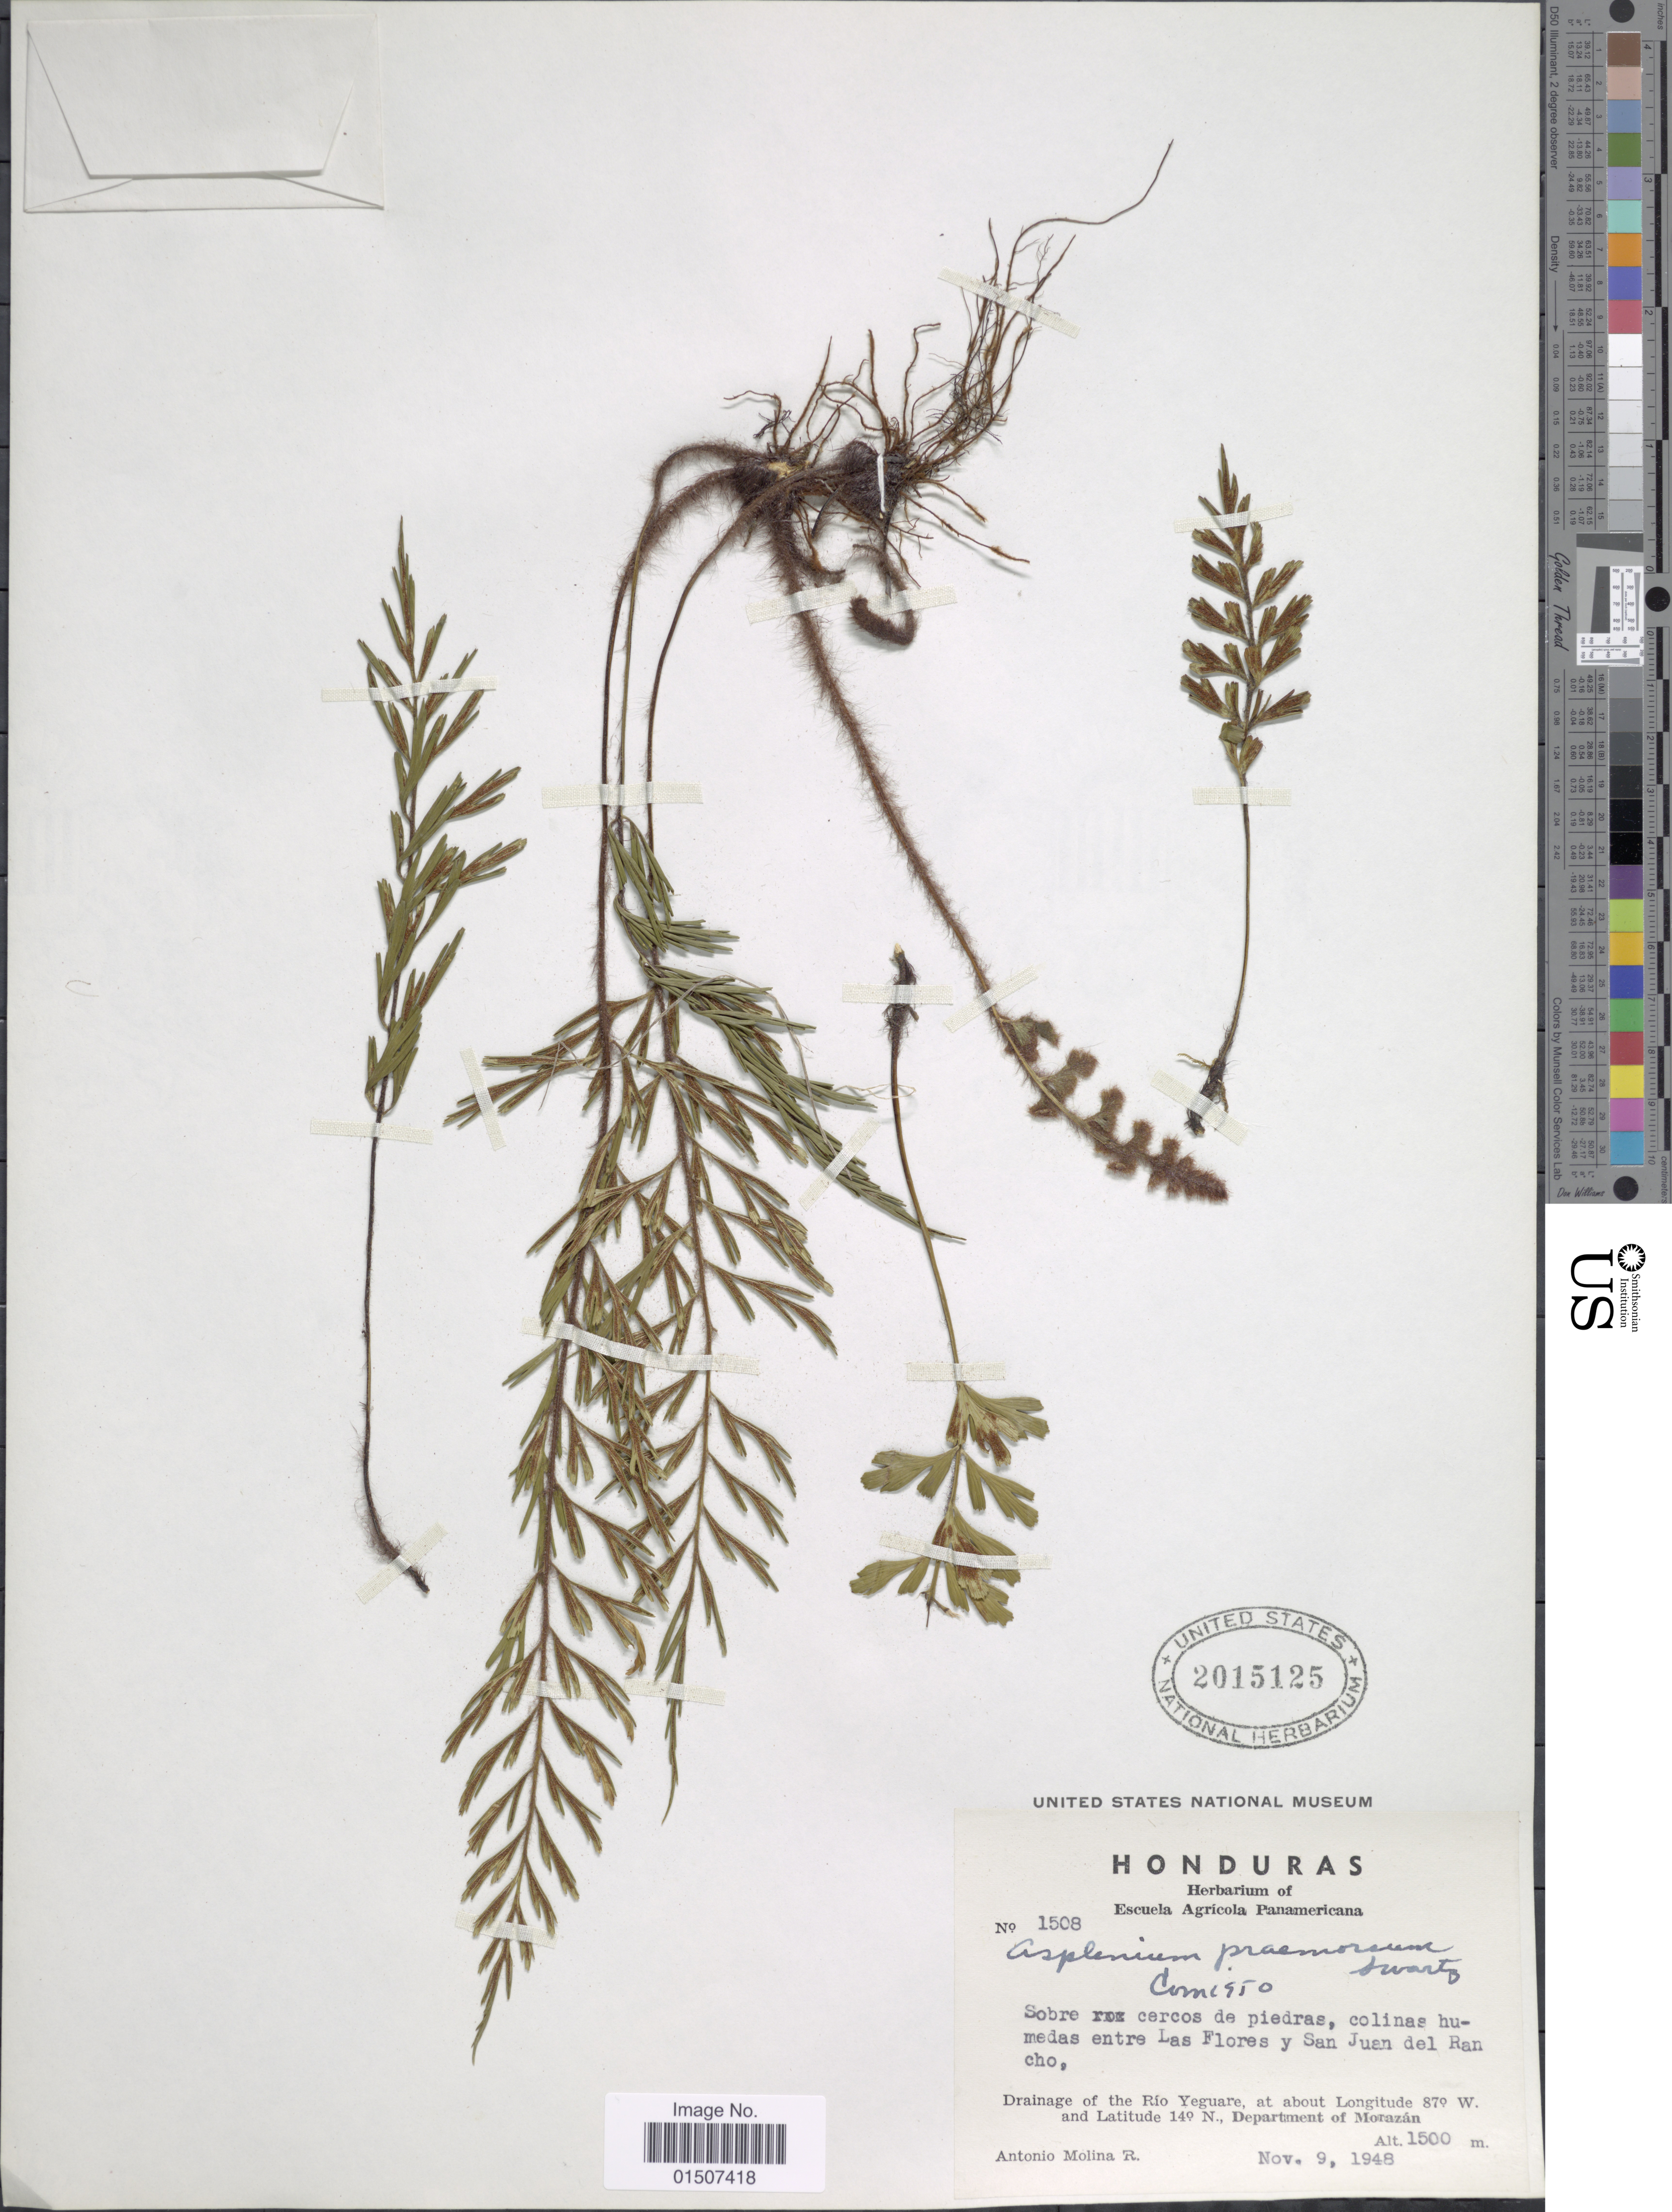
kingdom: Plantae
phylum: Tracheophyta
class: Polypodiopsida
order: Polypodiales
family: Aspleniaceae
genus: Asplenium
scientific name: Asplenium praemorsum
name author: Sw.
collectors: A. Molina R.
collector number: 1508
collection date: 1948-11-09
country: Honduras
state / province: Fco. Morazán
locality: Sobre cercos de piedras, colinas humedas entre Las Flores y San Juan del Rancho, Drainage of the Río Yeguare, Department of Morazán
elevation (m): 1500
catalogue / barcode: US 2015125